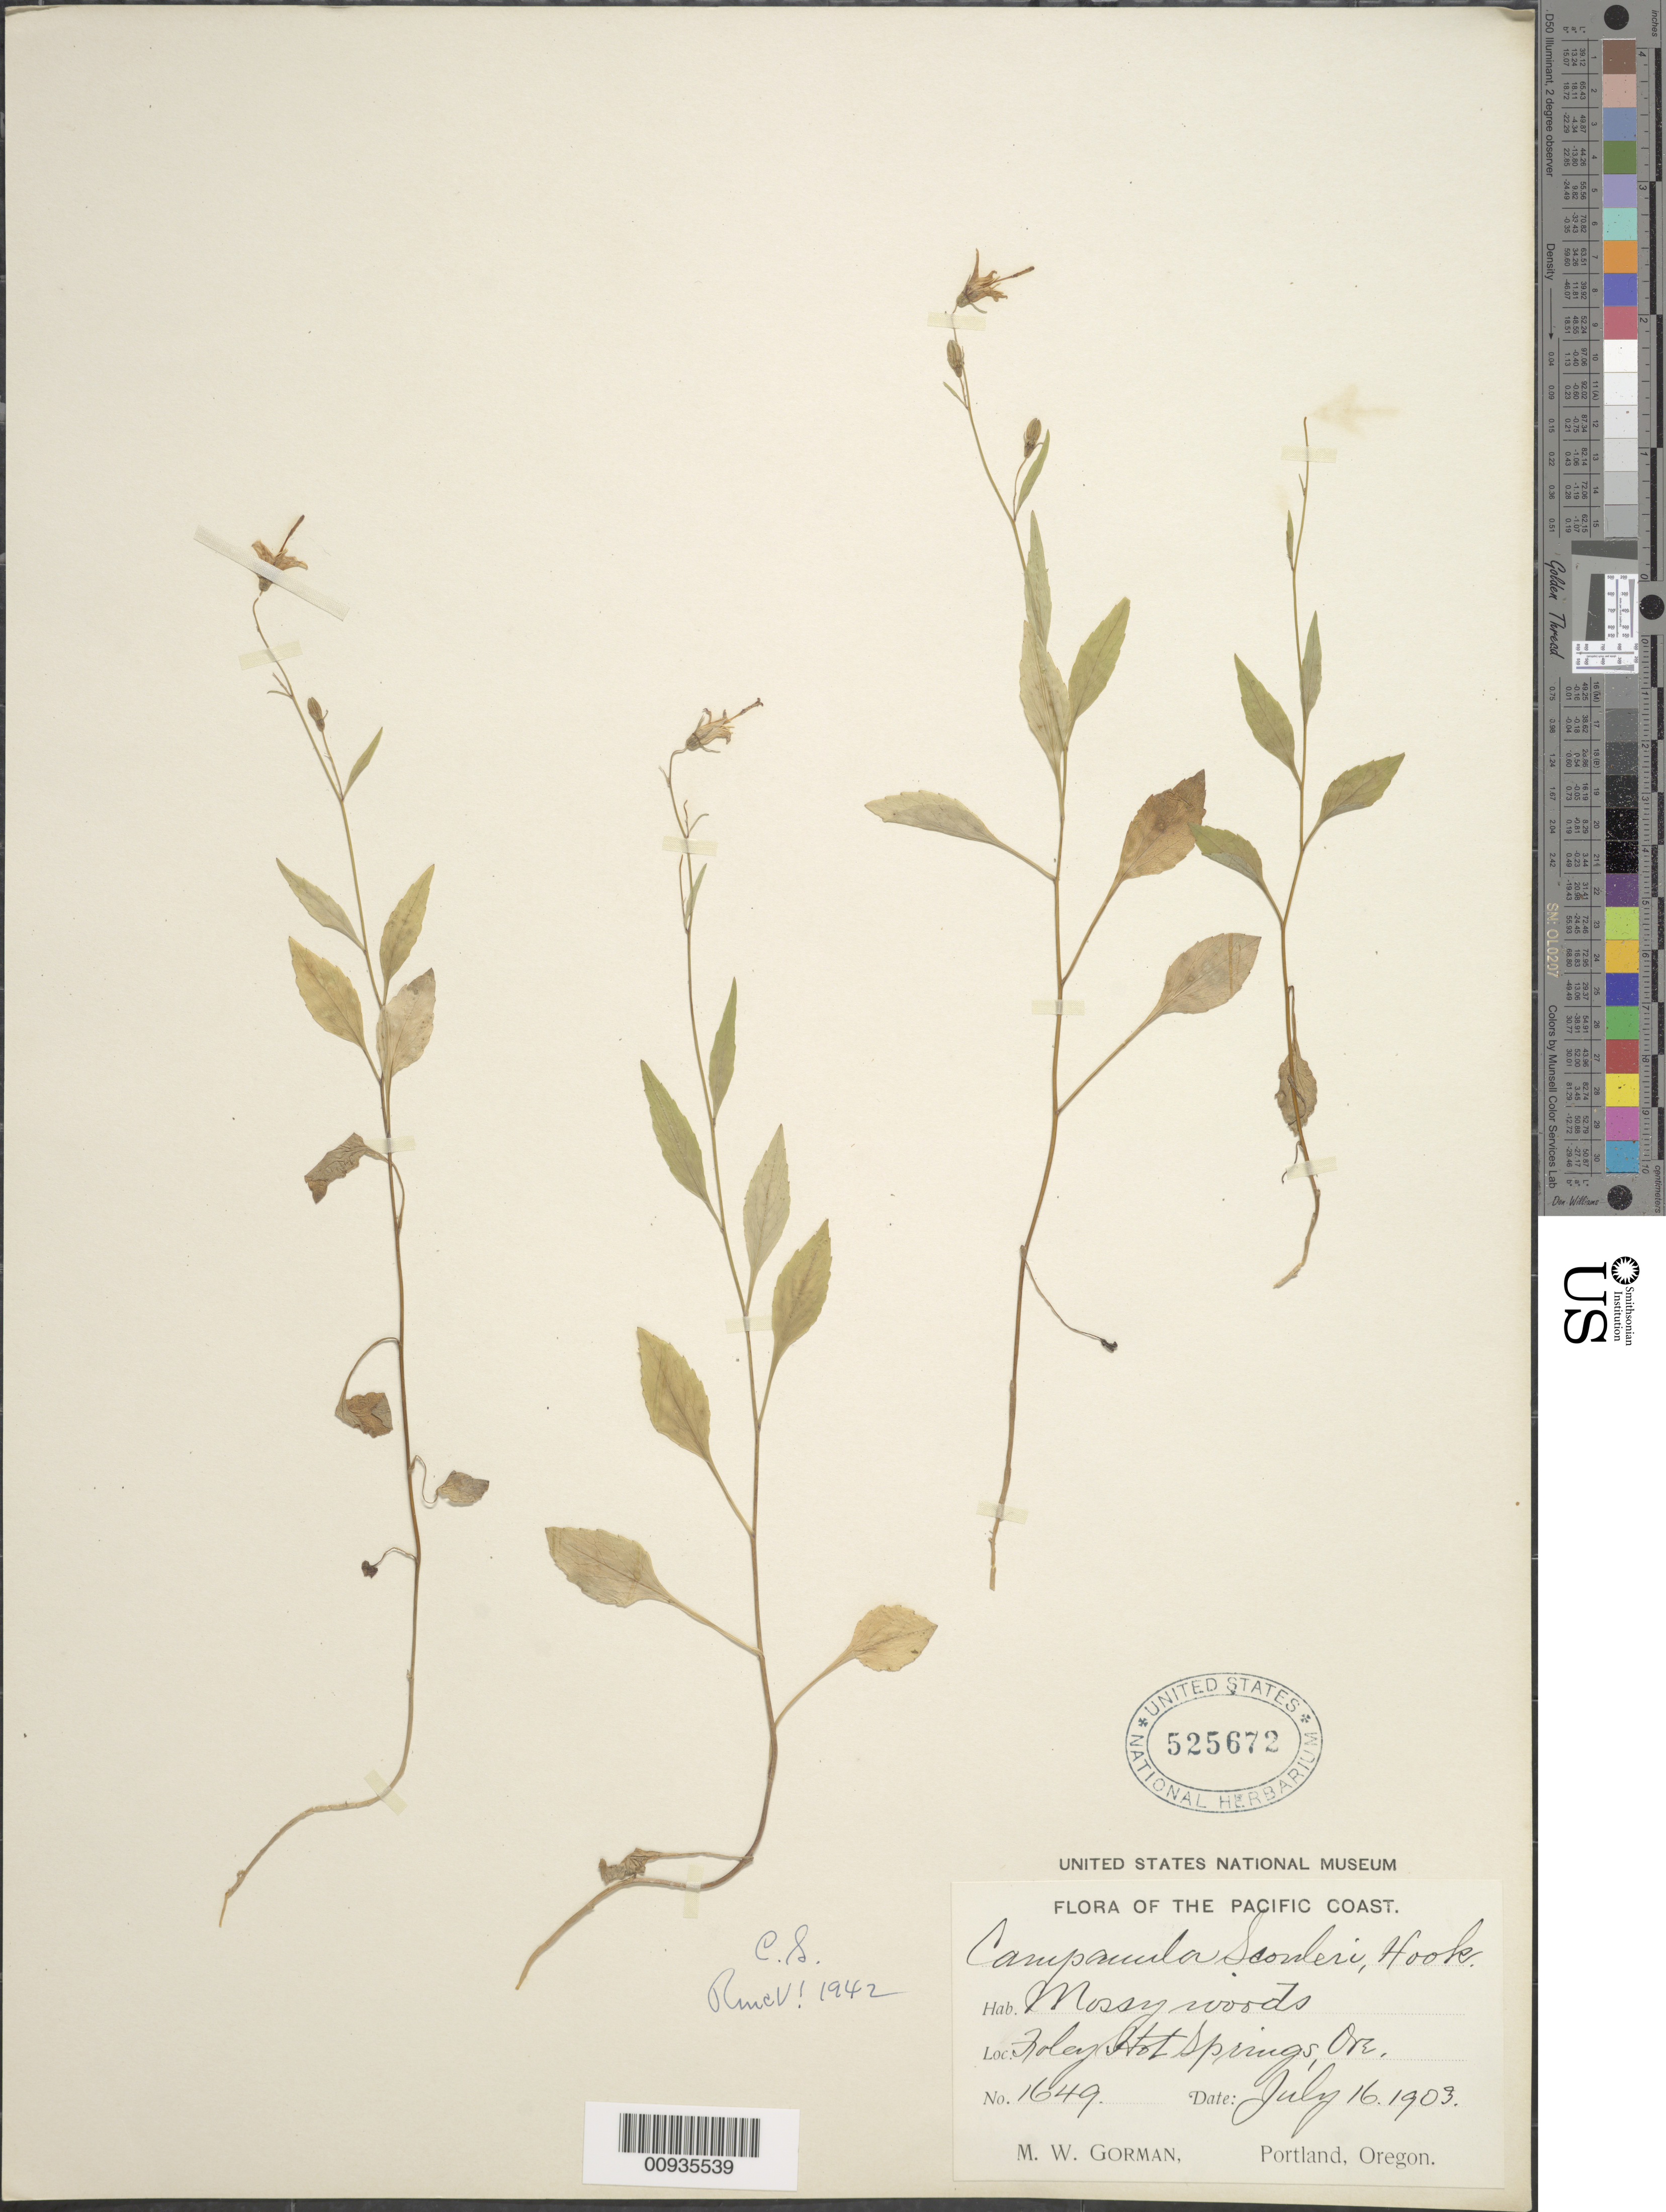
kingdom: Plantae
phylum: Tracheophyta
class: Magnoliopsida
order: Asterales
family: Campanulaceae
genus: Campanula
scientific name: Campanula scouleri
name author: Hook.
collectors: M. W. Gorman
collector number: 1649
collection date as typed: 16 Jul 1903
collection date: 1903-07-16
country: United States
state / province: Oregon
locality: Foley Hot Springs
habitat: mossy woods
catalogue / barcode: US 525672